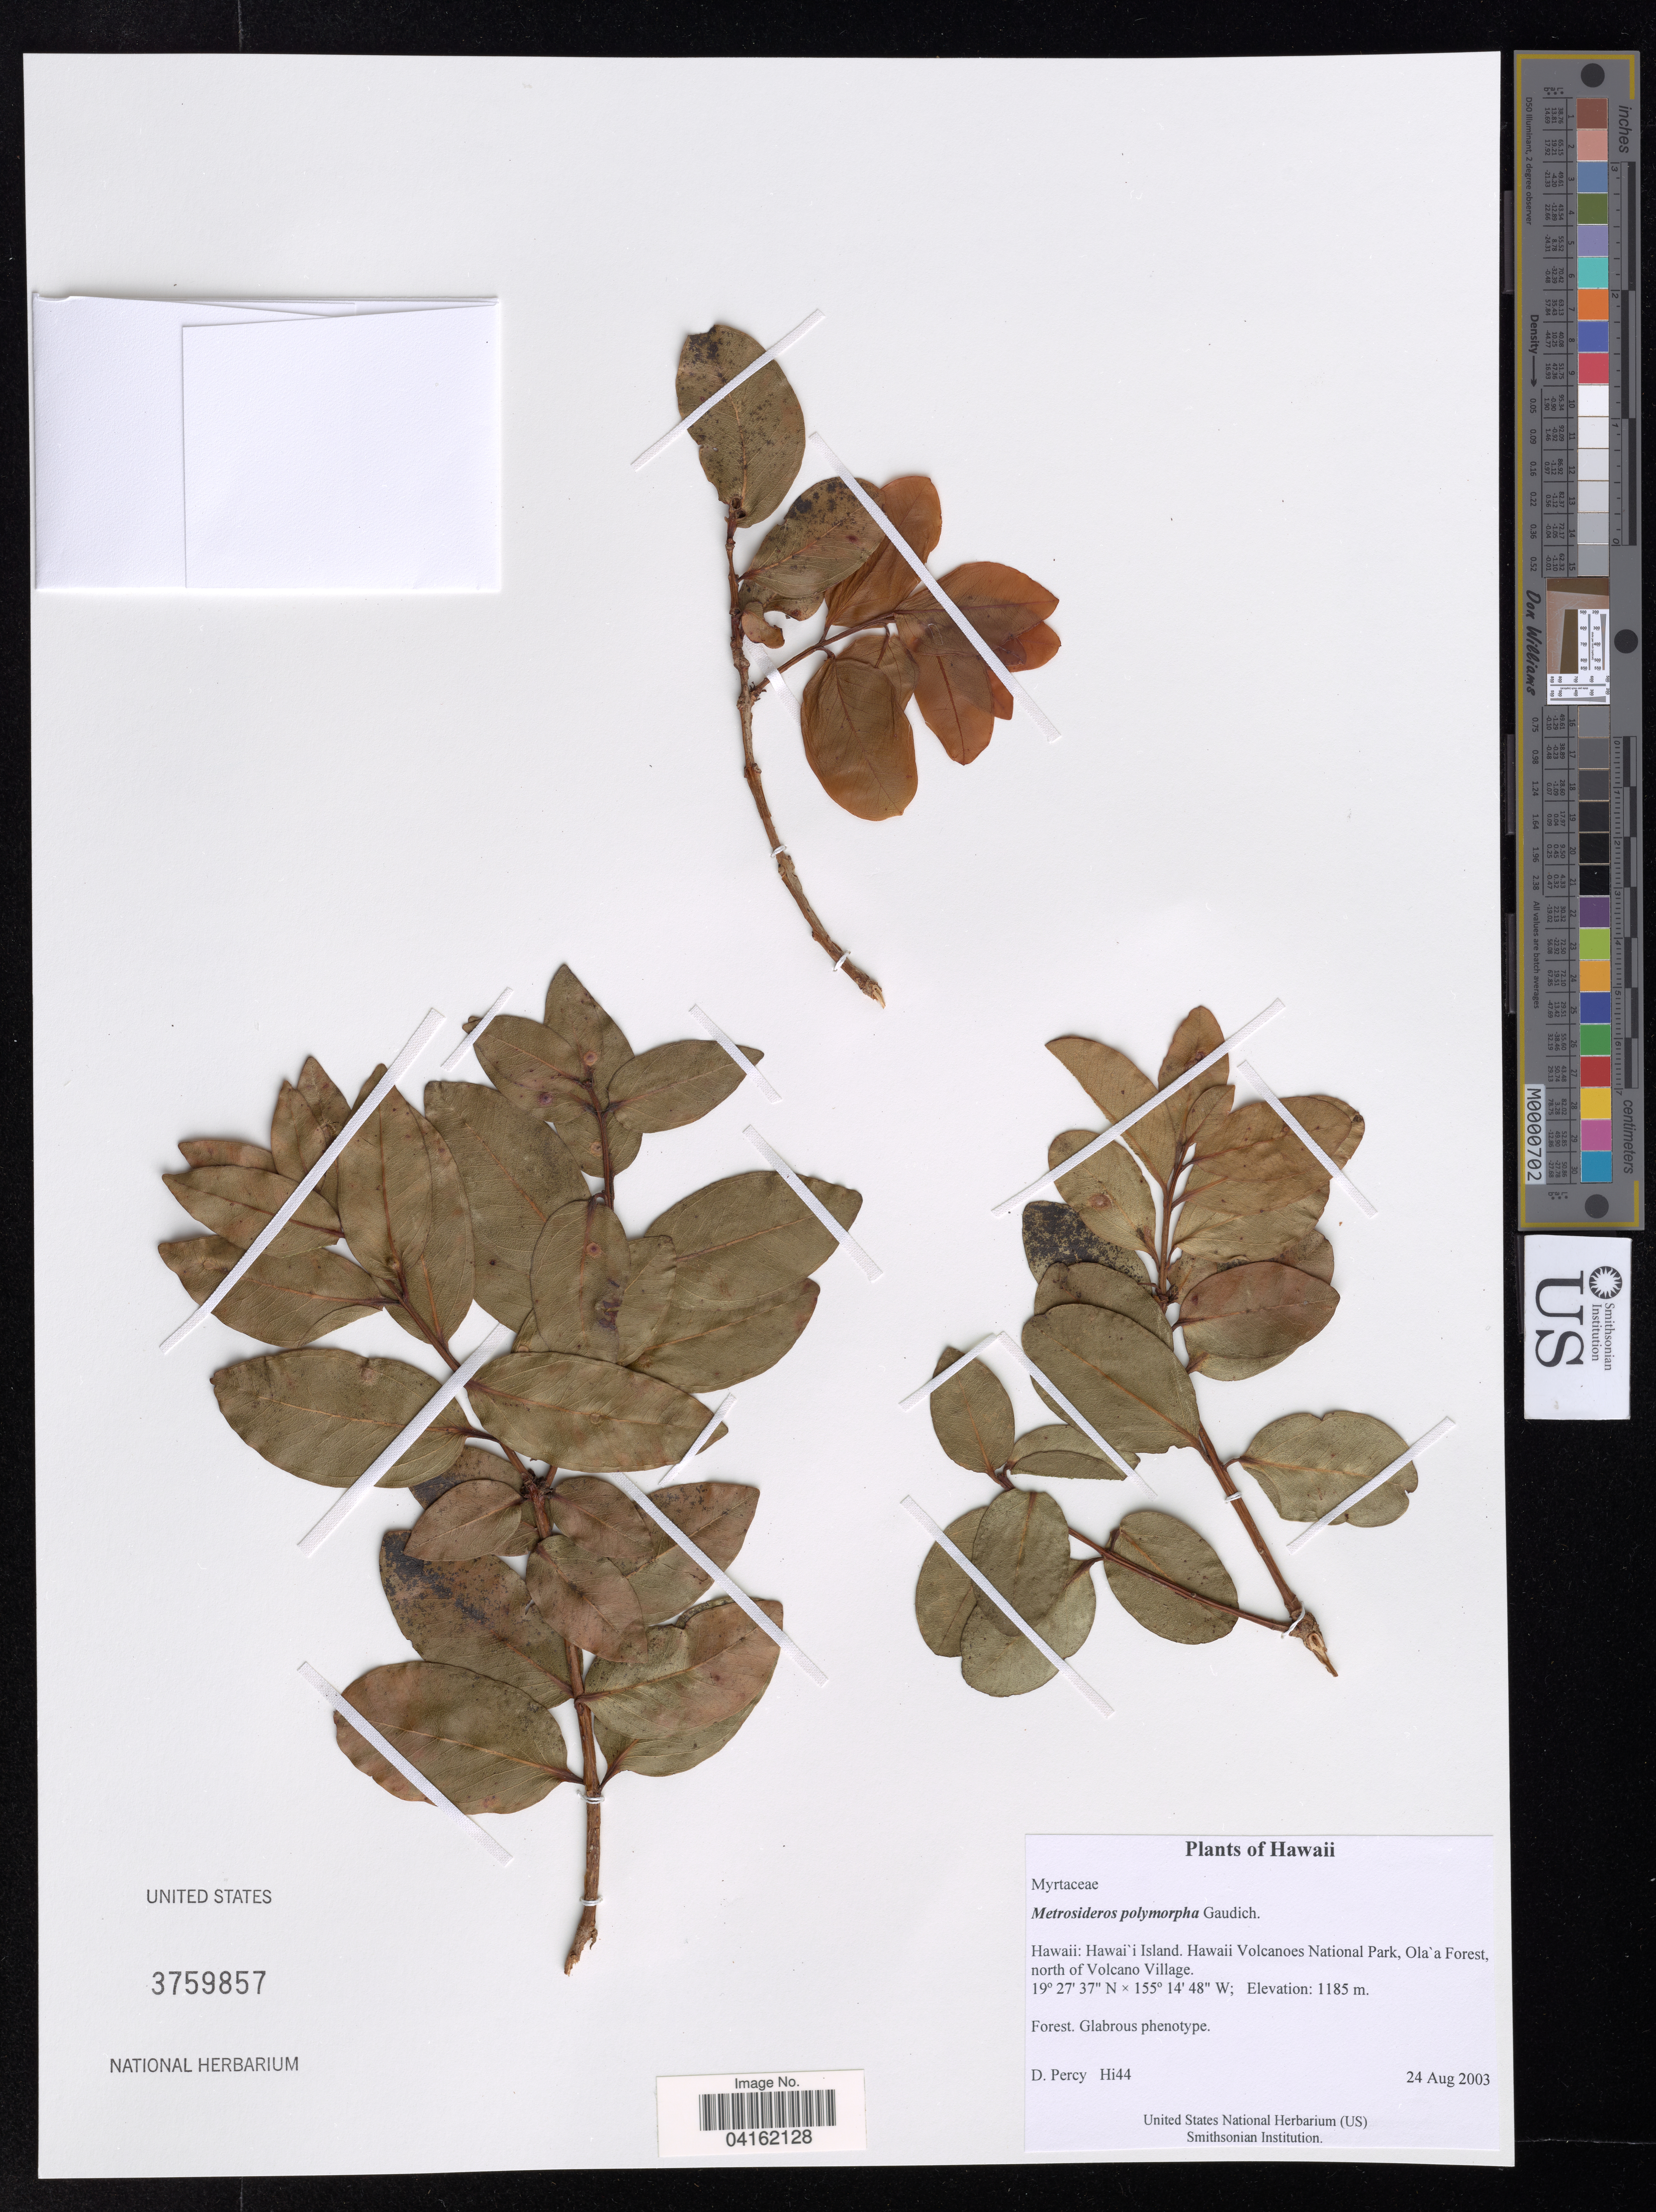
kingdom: Plantae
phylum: Tracheophyta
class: Magnoliopsida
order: Myrtales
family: Myrtaceae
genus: Metrosideros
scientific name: Metrosideros polymorpha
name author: Gaudich.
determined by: Percy, D. M.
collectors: D. Percy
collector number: Hi44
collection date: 2003-08-24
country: United States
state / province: Hawaii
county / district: Hawaii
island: Hawaii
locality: Hawaii Volcanoes National Park, Ola'a Forest, north of Volcano Village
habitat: Forest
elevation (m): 1185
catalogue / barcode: US 3759857